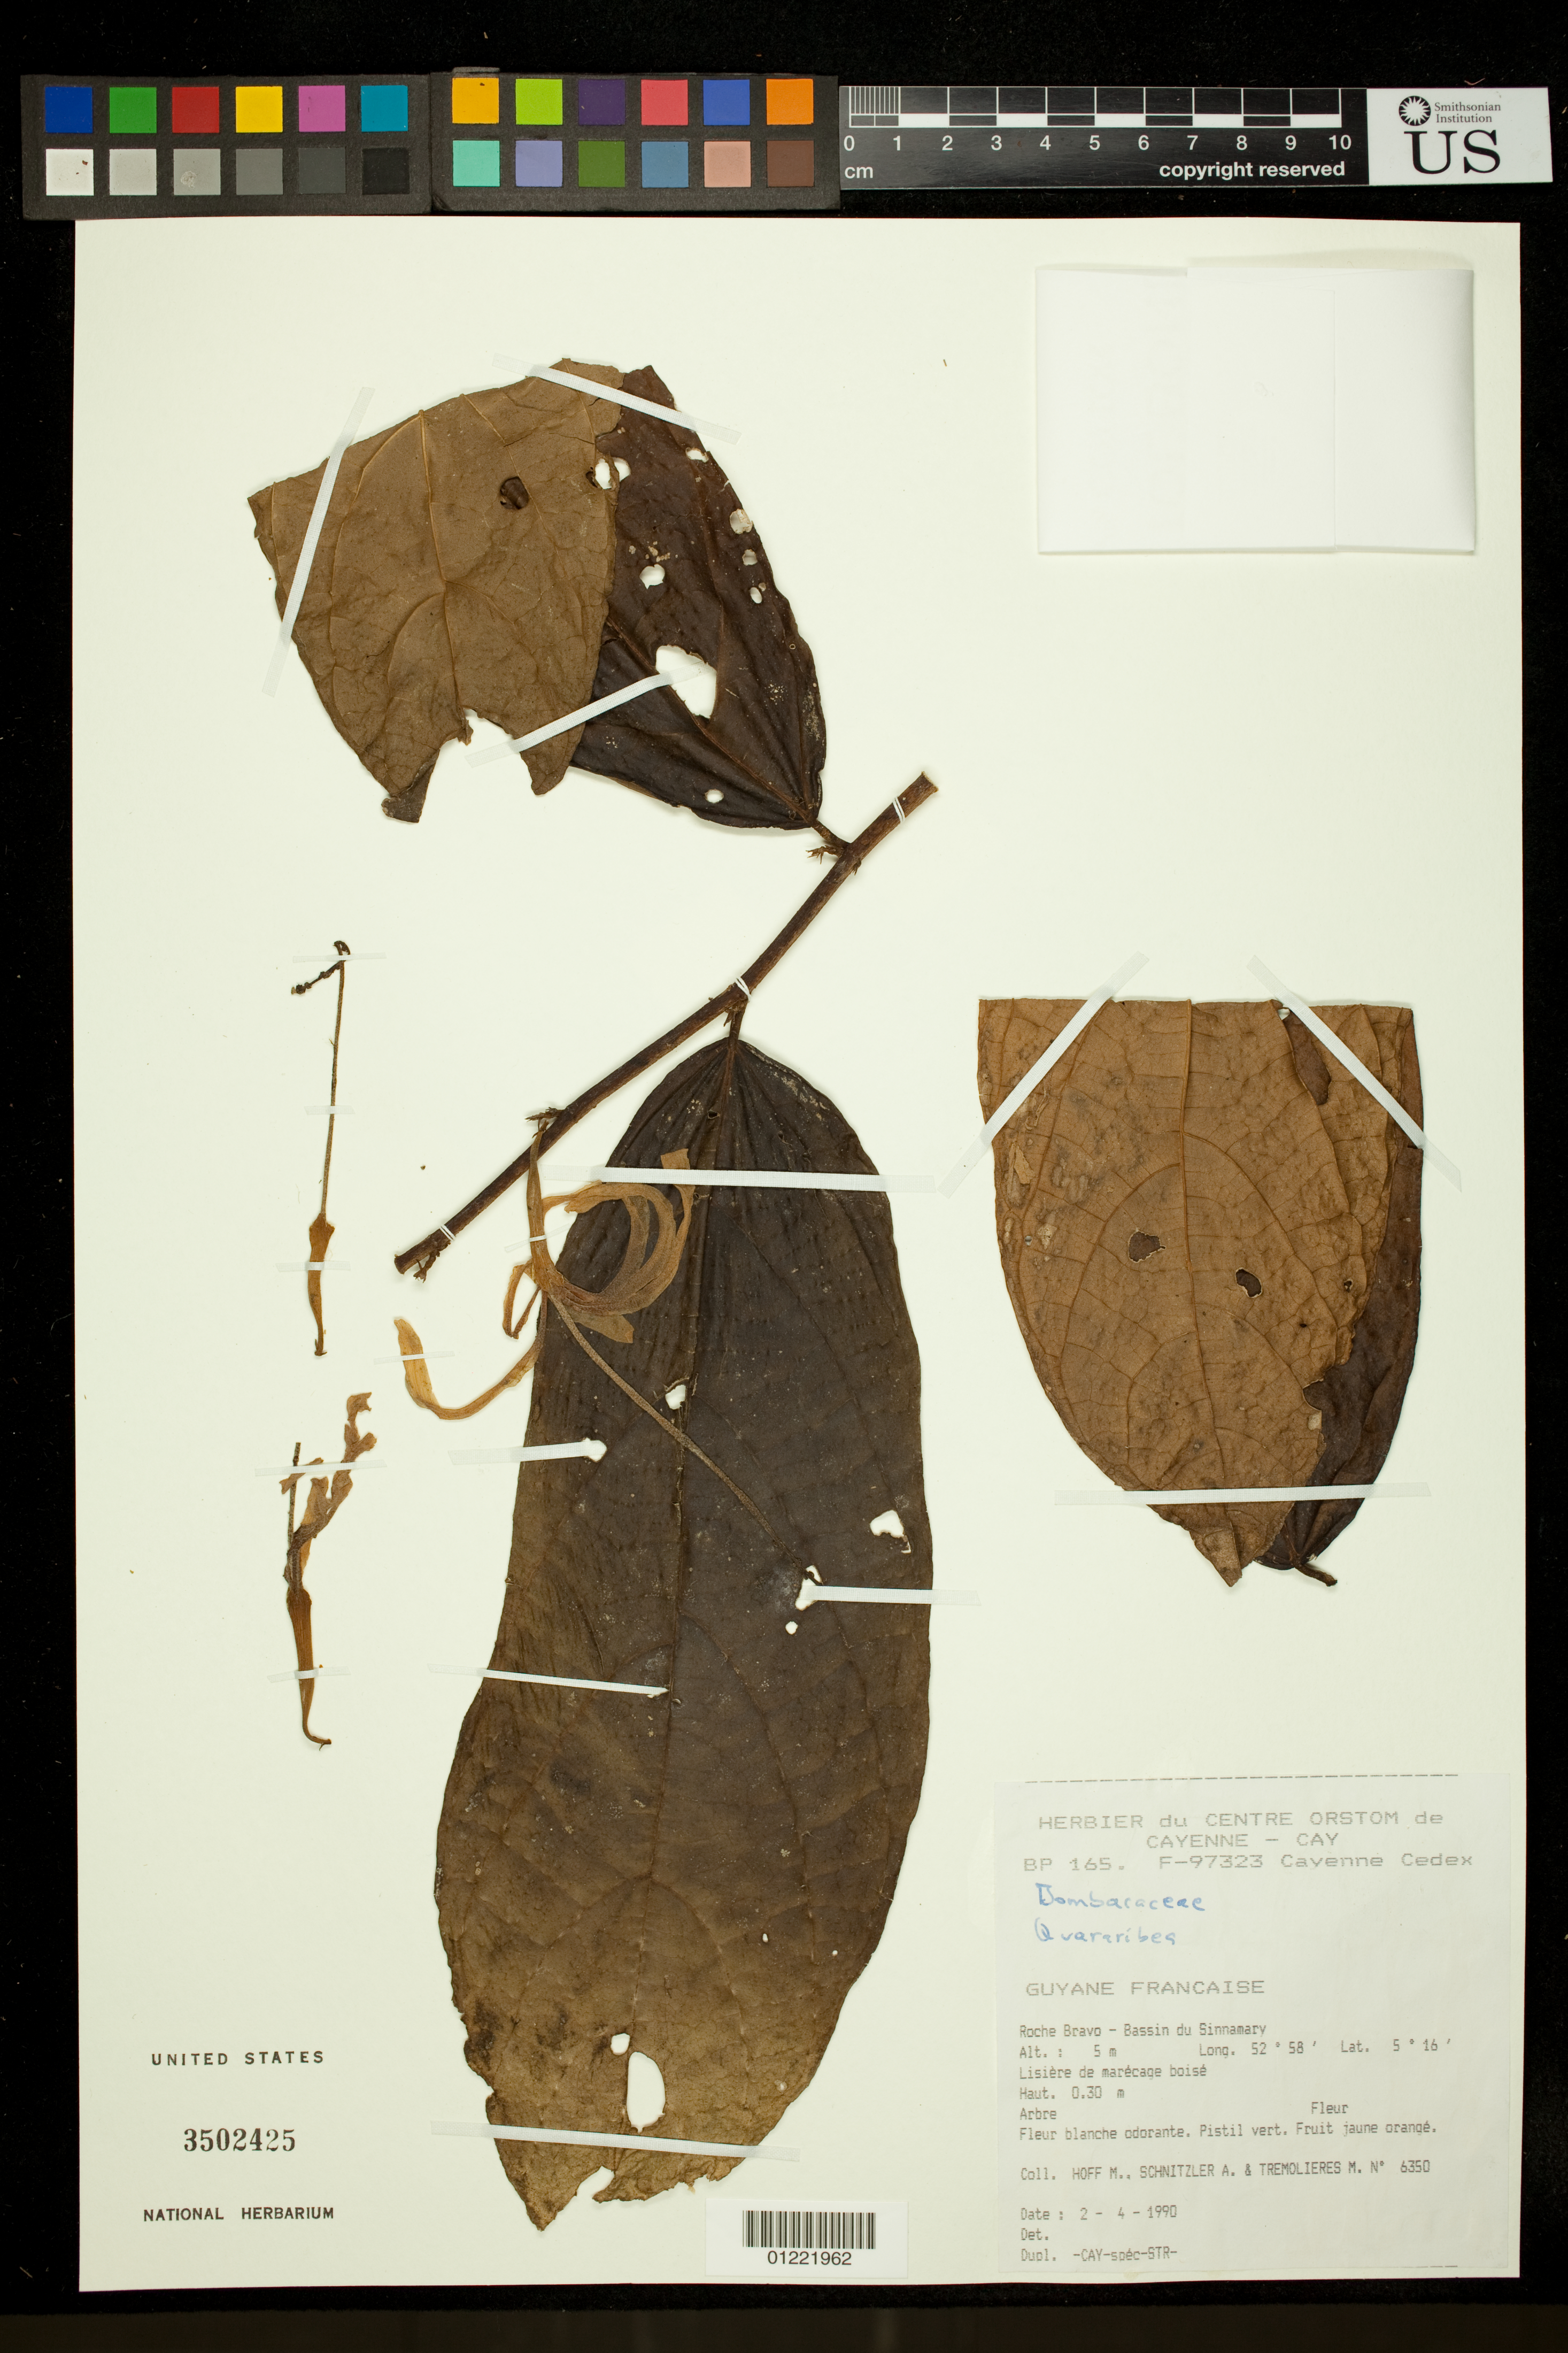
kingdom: Plantae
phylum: Tracheophyta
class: Magnoliopsida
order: Malvales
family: Malvaceae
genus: Quararibea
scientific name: Quararibea guianensis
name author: Aubl.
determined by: Dorr, L. J., (BOT), Smithsonian Institution - National Museum of Natural History (UNITED STATES)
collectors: M. Hoff, A. Schnitzler & M. Tremolieres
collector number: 6350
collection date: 1990-04-02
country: French Guiana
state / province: Cayenne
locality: Roche Bravo - Bassin du Sinnamary. Lisiere de marecage boise.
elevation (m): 5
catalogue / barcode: US 3502425